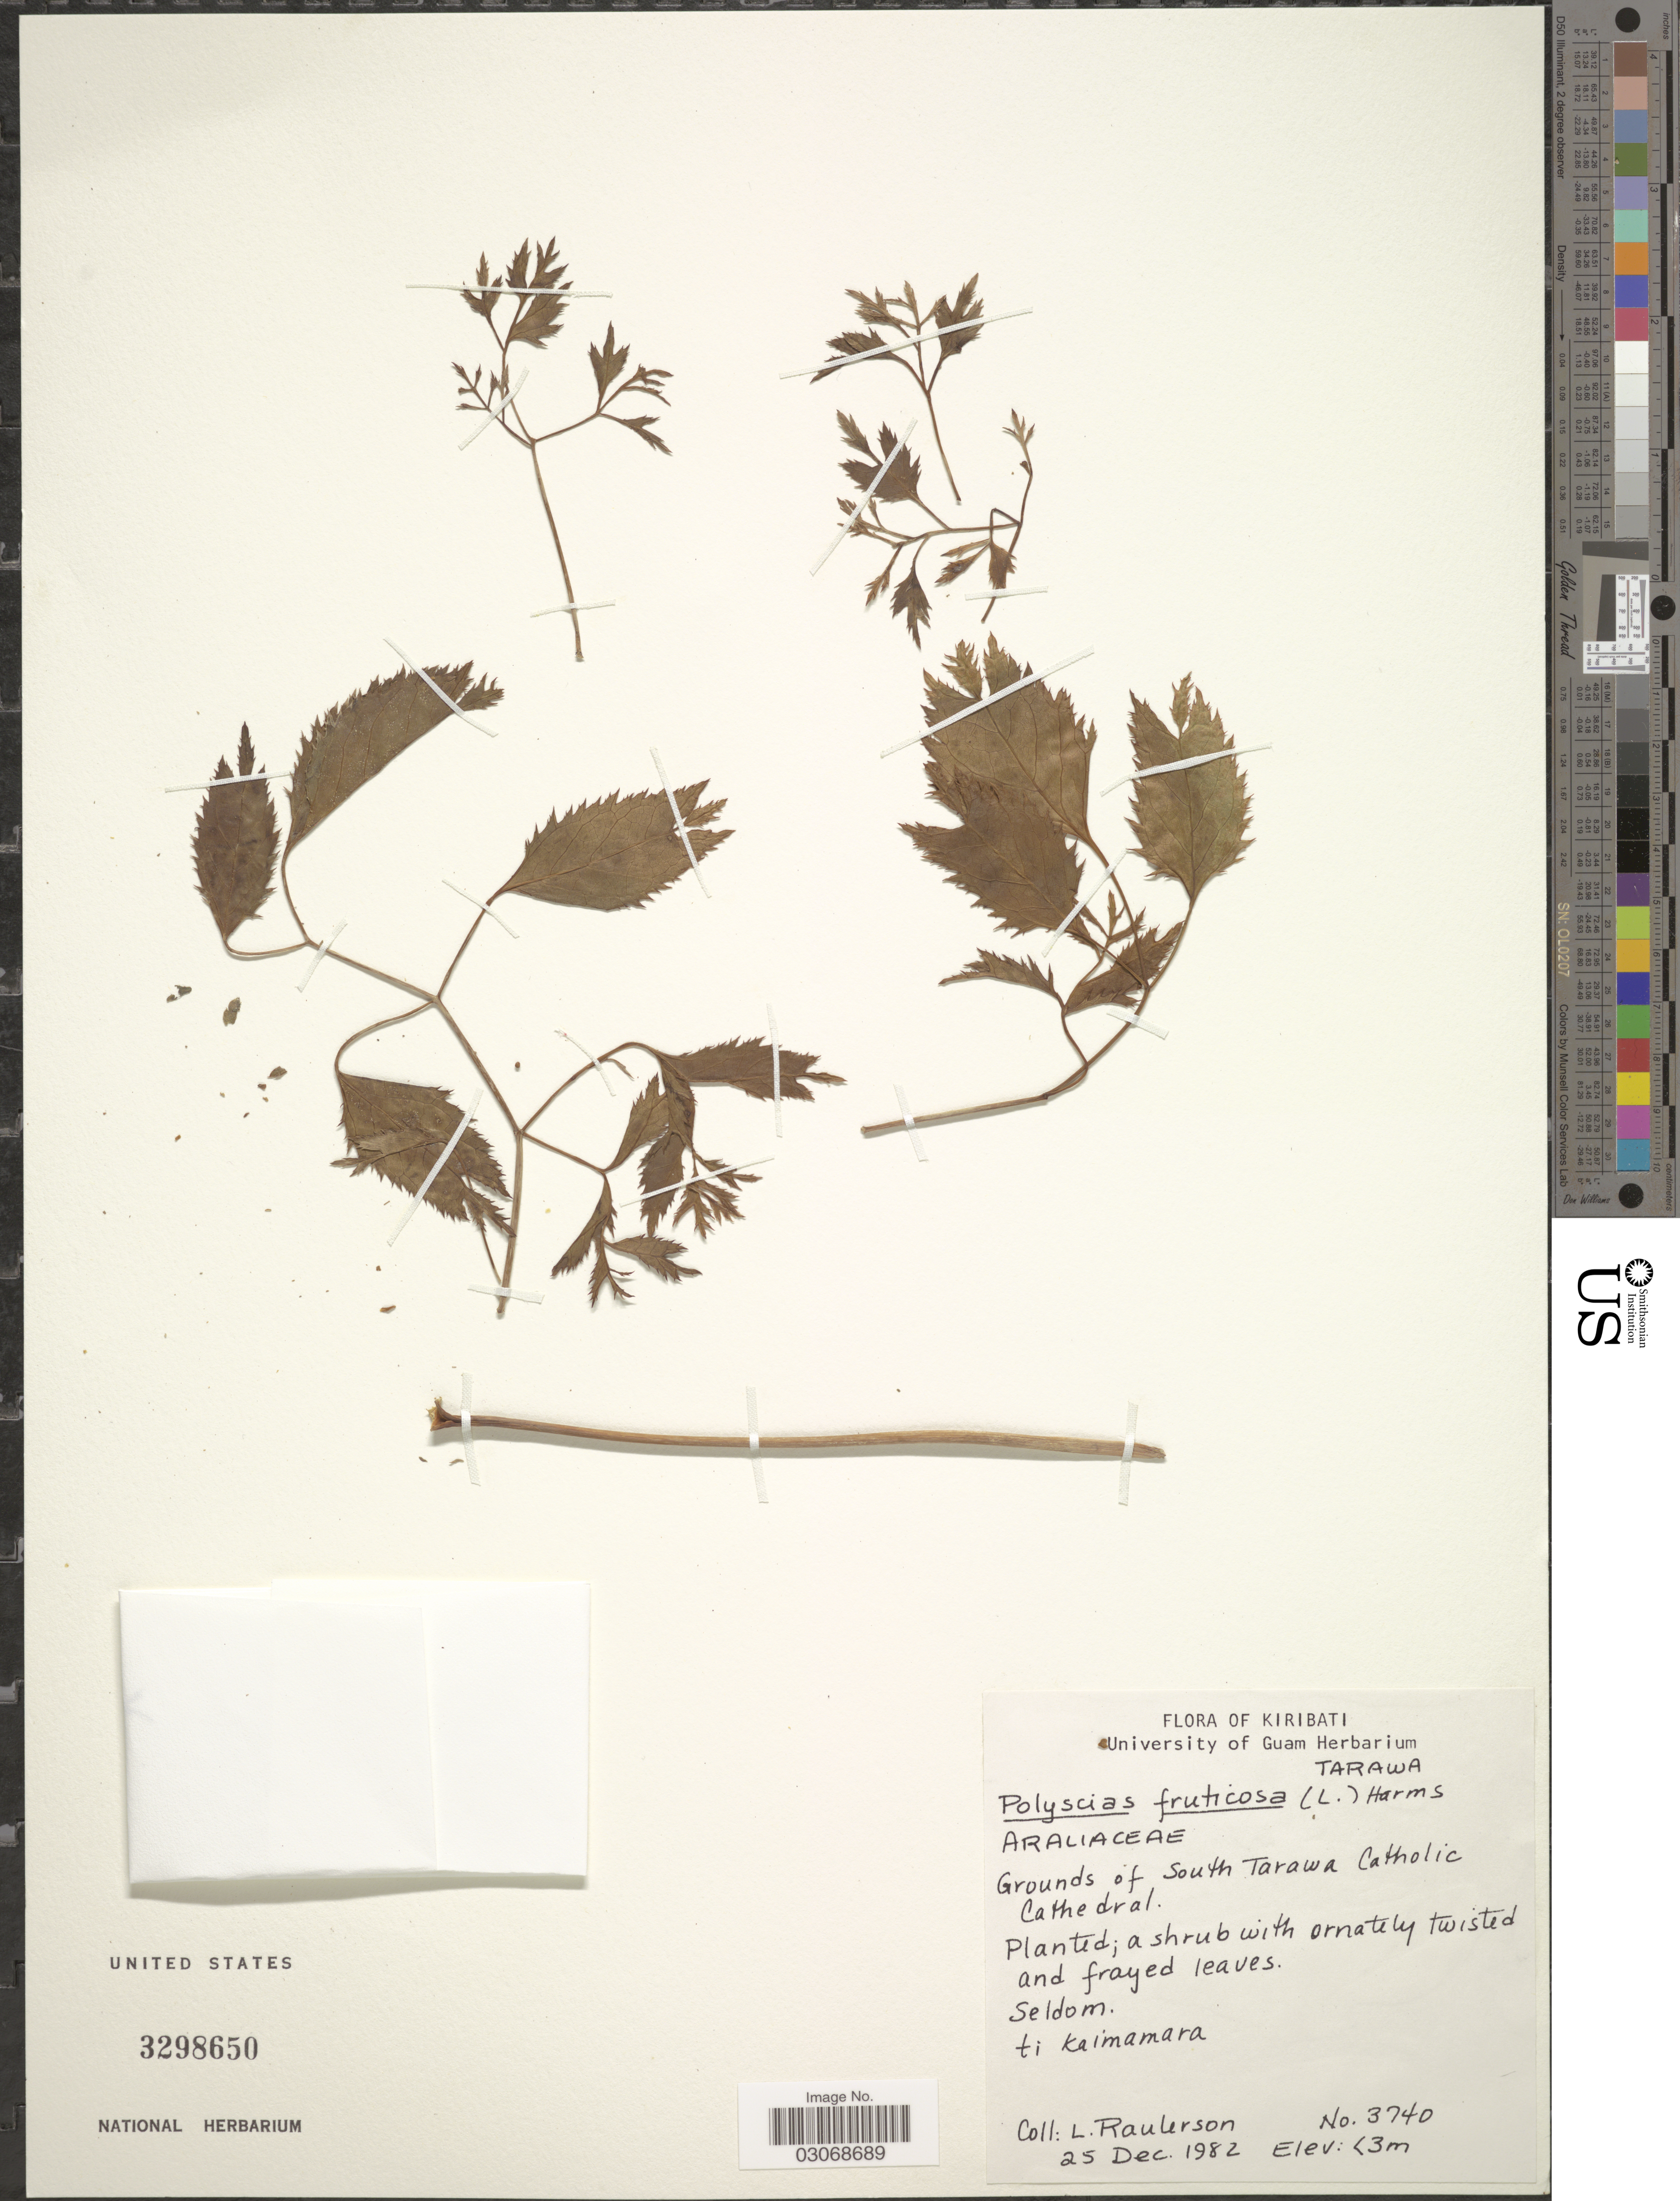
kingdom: Plantae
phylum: Tracheophyta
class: Magnoliopsida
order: Apiales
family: Araliaceae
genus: Polyscias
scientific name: Polyscias fruticosa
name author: (L.) Harms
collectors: L. Raulerson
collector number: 3740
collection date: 1982-12-25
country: Kiribati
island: Tarawa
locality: Tarawa, Grounds of South Tarawa Catholic Cathedral.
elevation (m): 3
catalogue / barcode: US 3298650